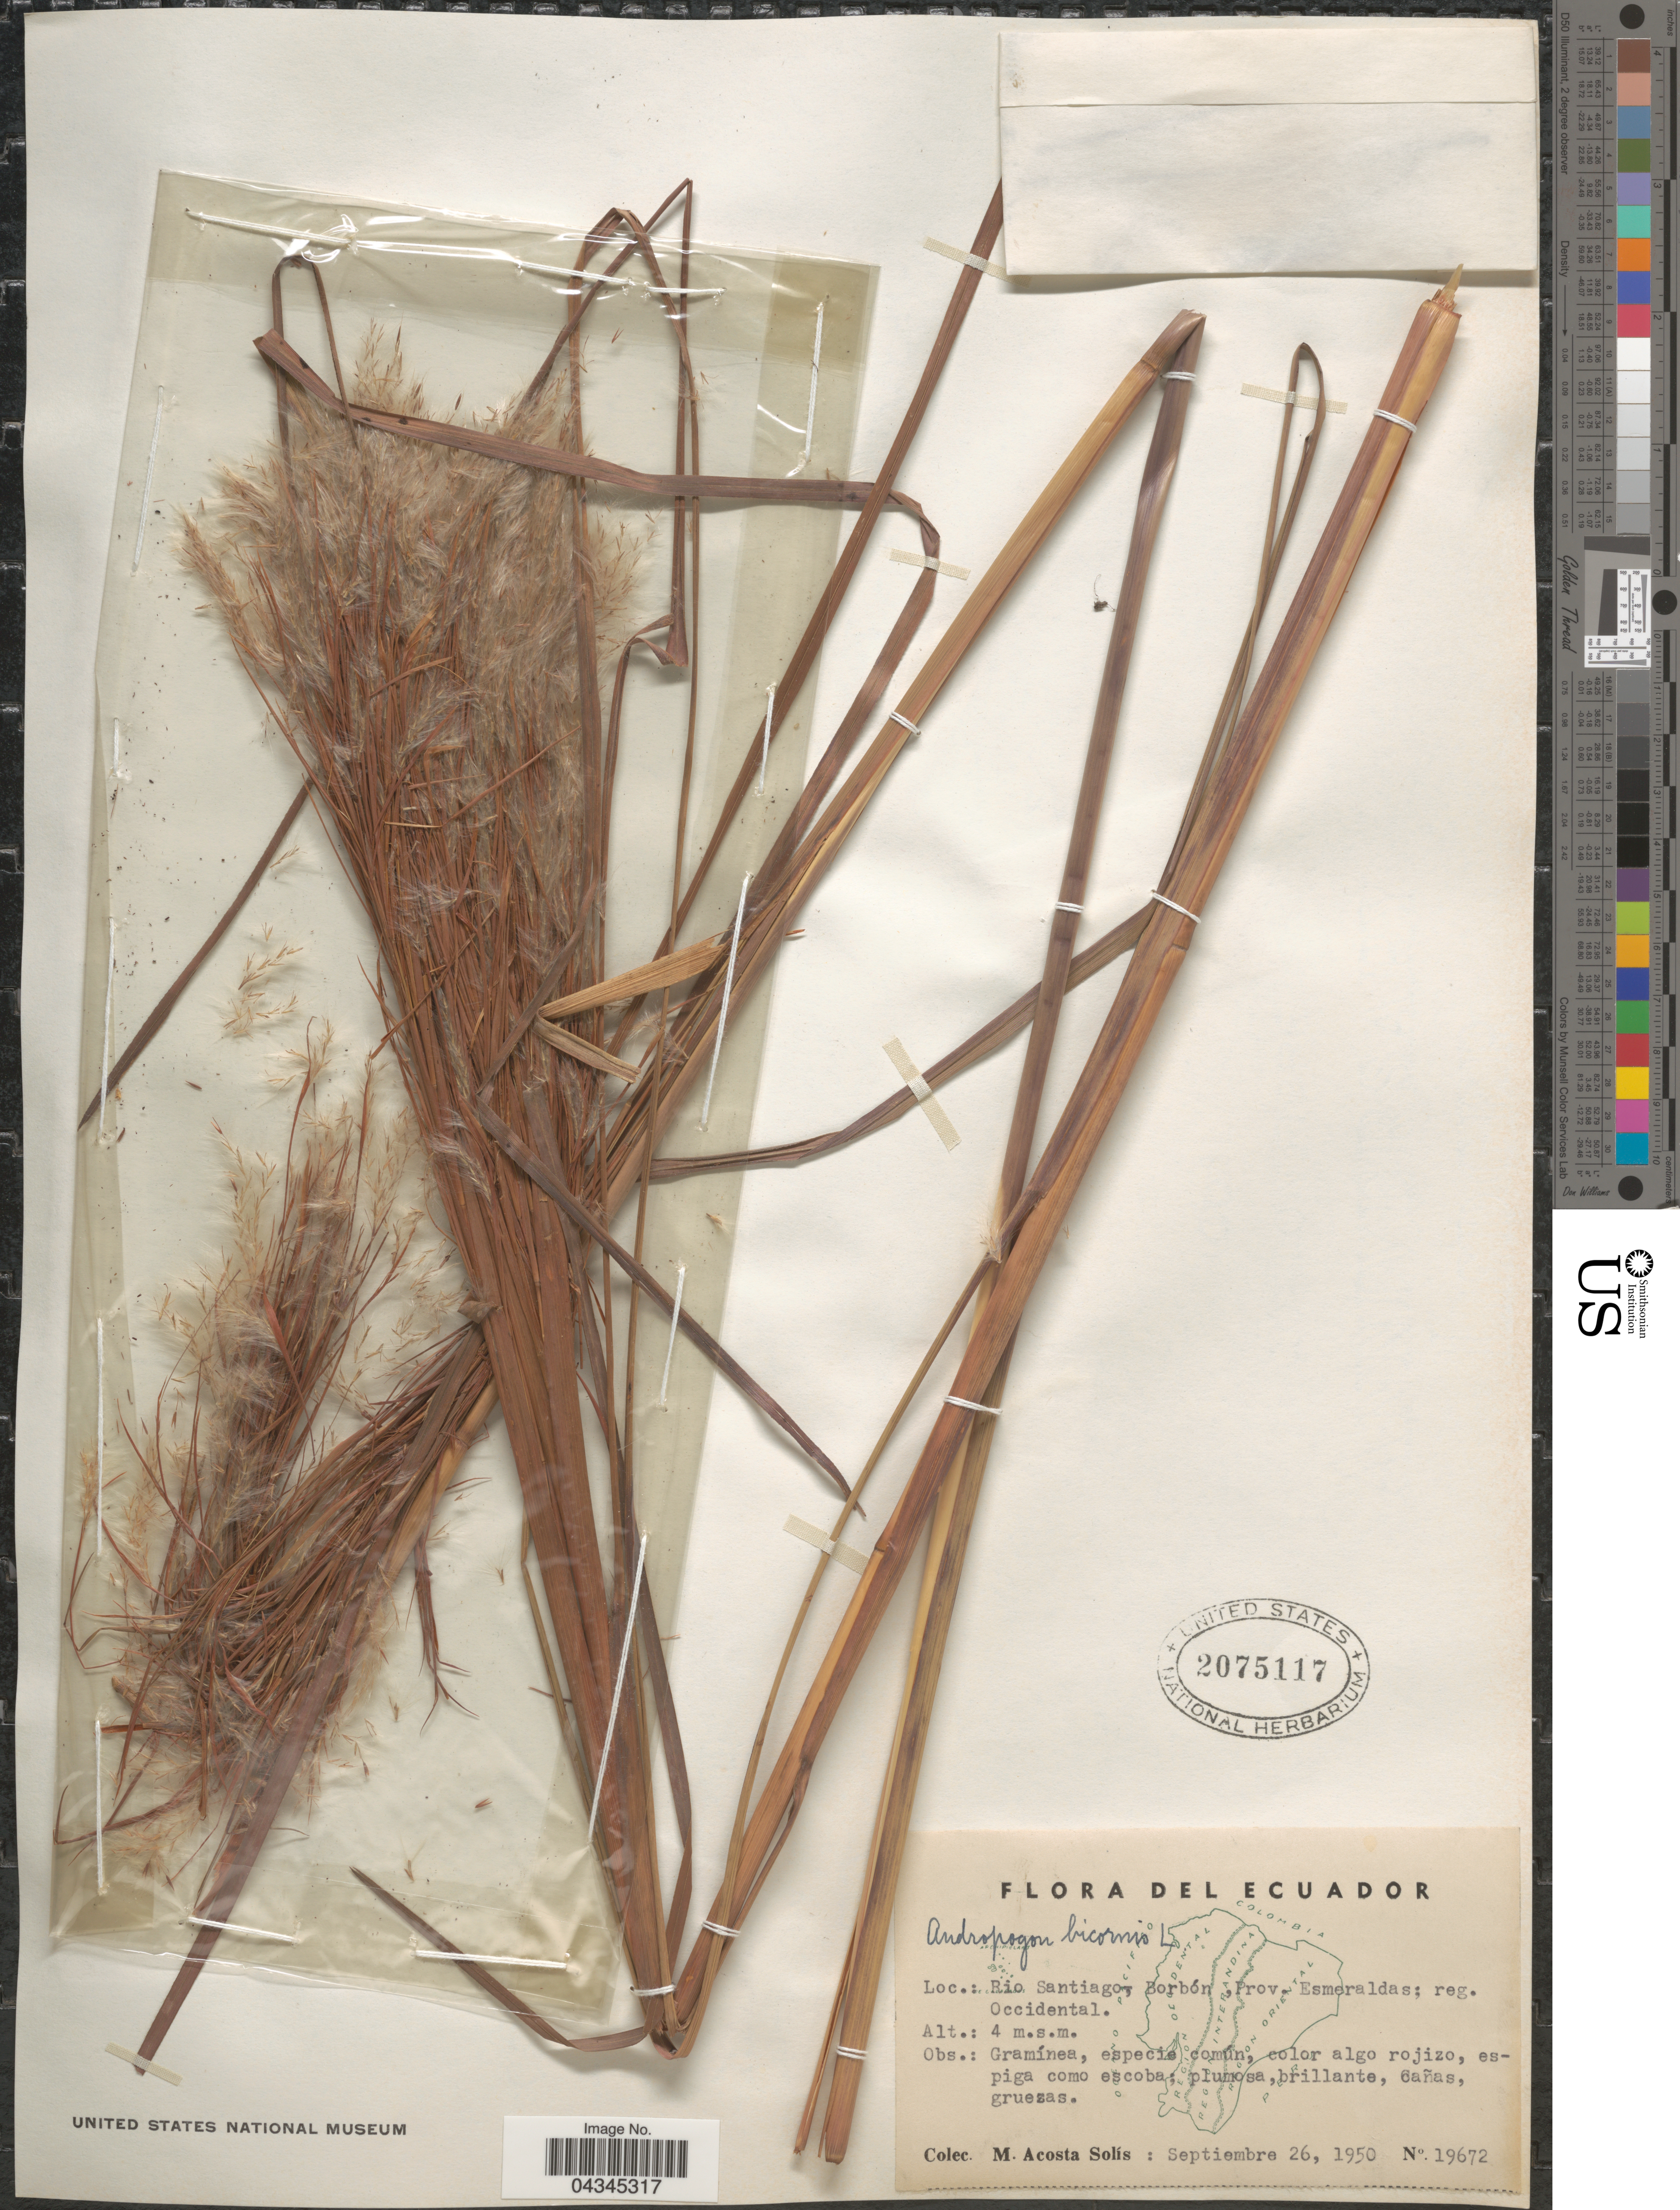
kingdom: Plantae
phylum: Tracheophyta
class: Liliopsida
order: Poales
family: Poaceae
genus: Andropogon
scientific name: Andropogon bicornis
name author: L.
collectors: M. Acosta Solis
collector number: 19672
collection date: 1950-09-26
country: Ecuador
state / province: Esmeraldas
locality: Rio Santiago, Borbón; reg. Occidental.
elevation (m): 4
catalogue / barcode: US 2075117